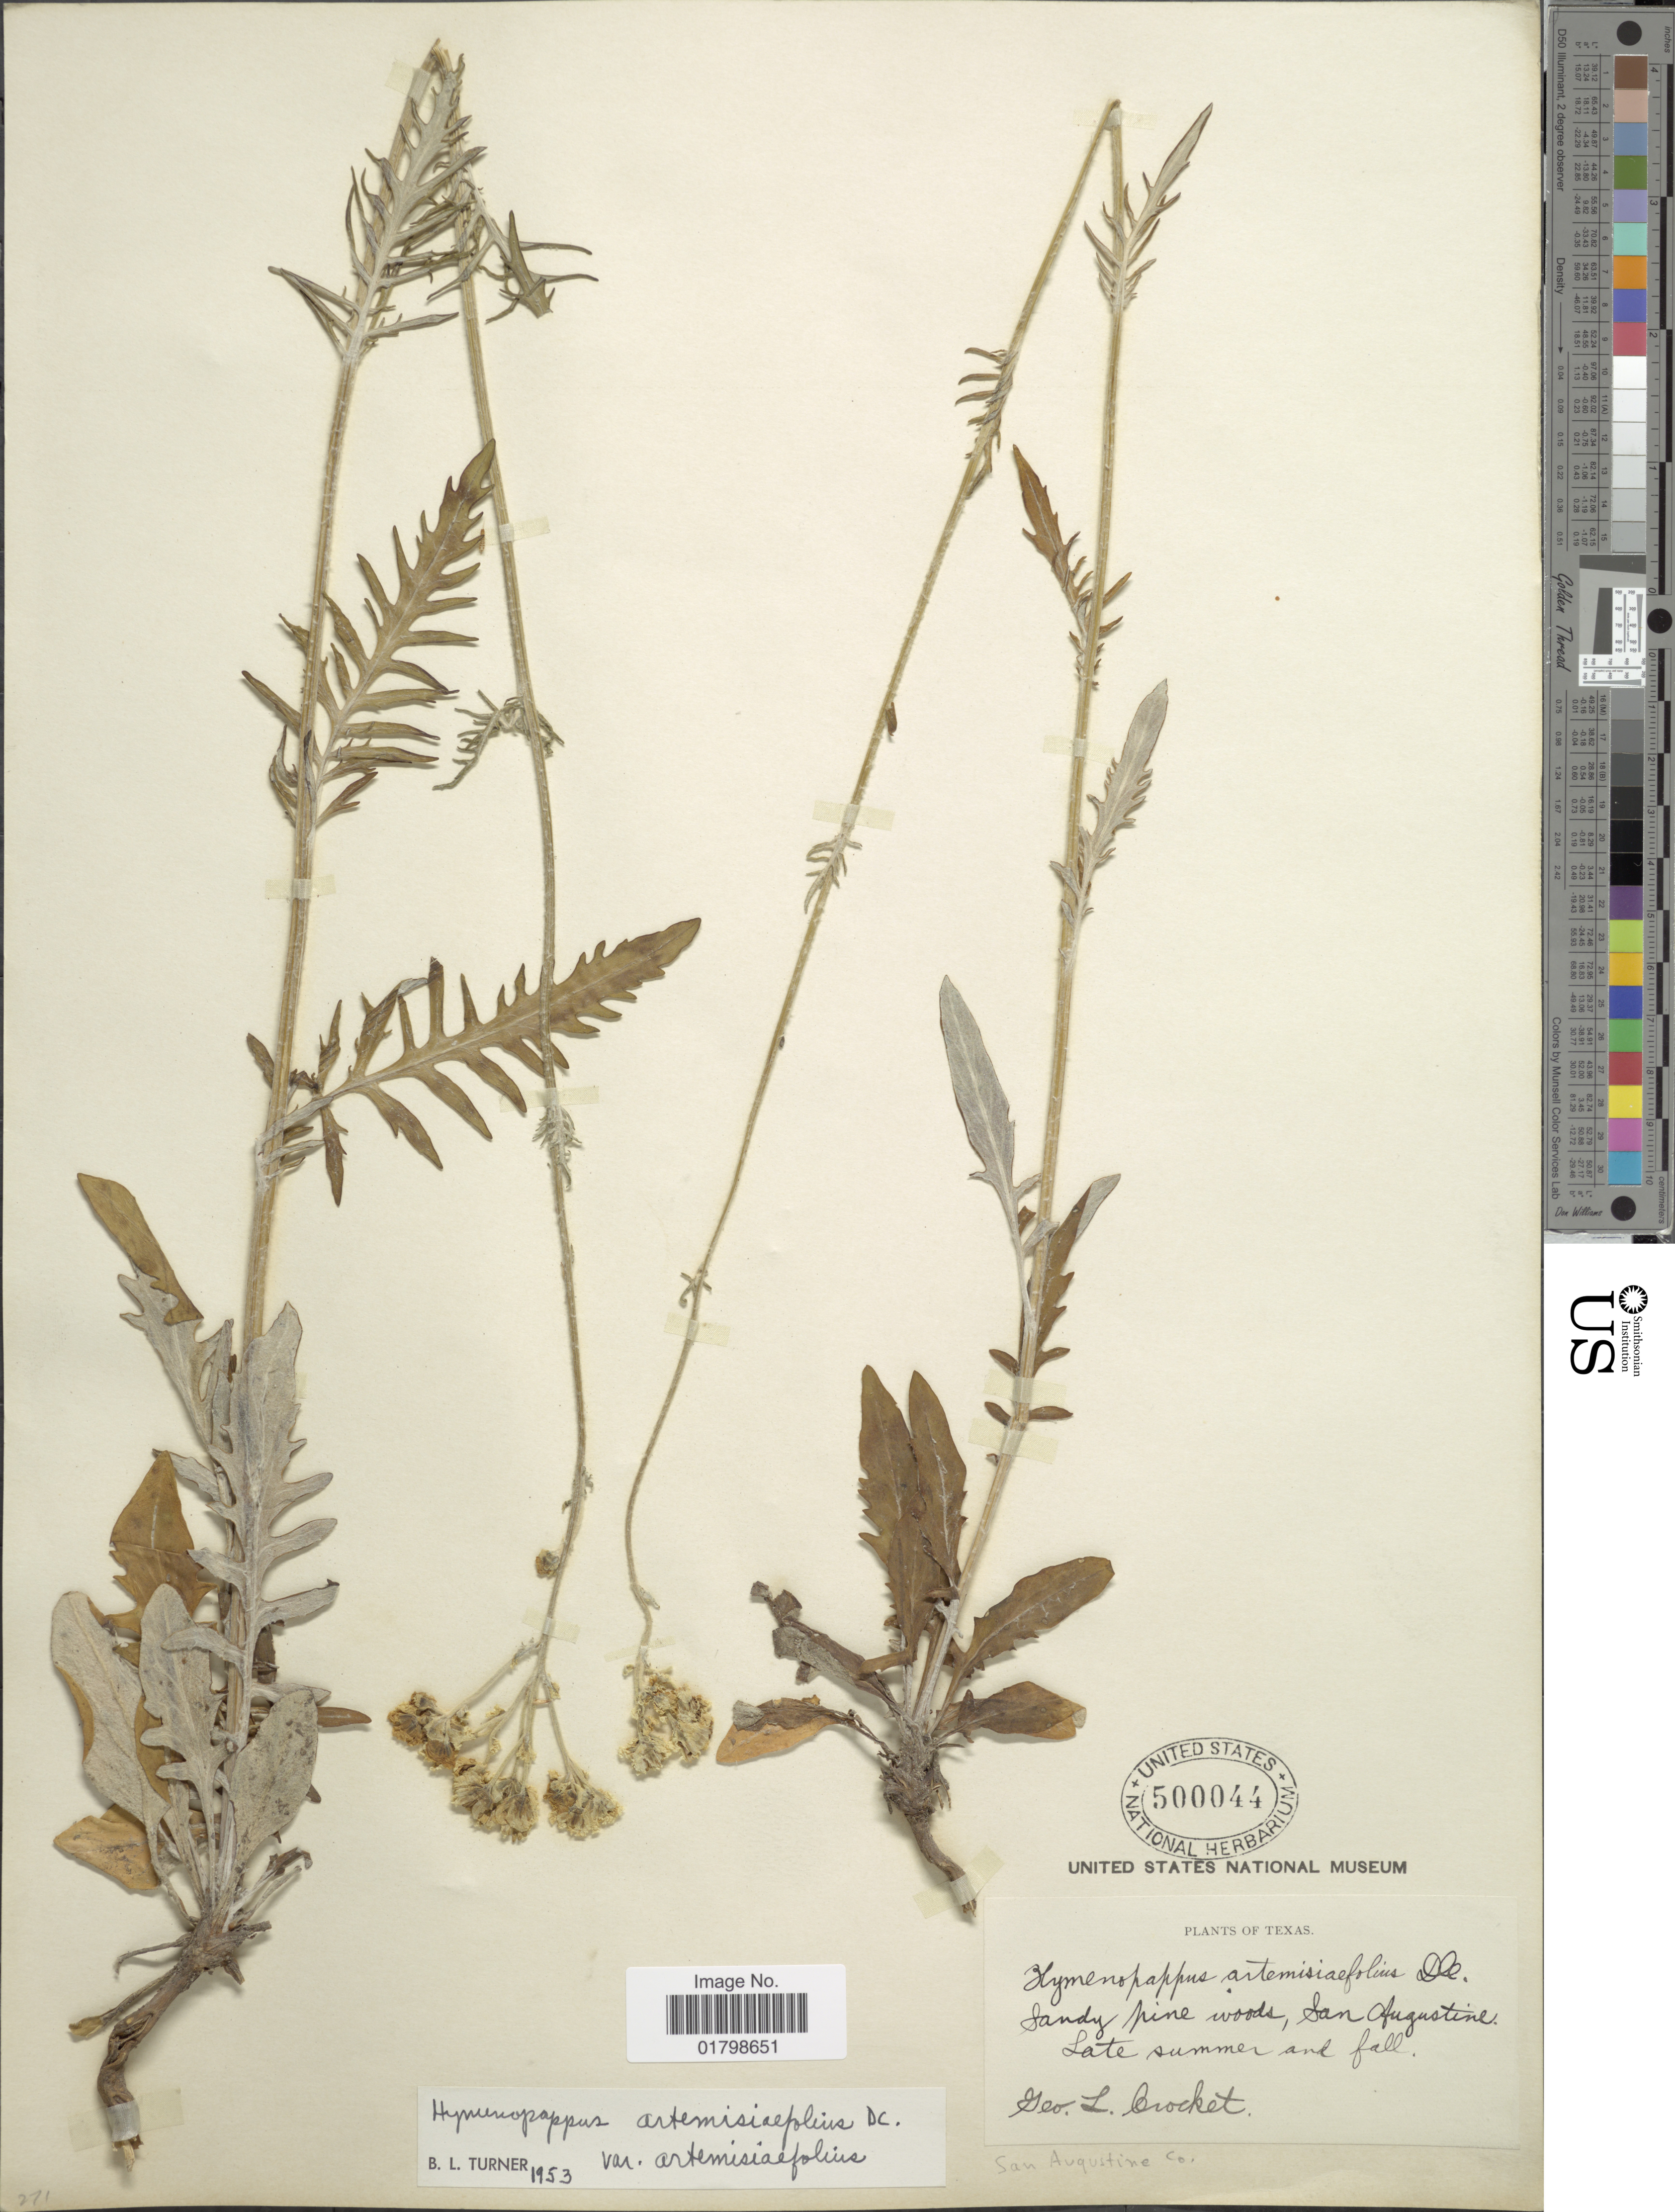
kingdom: Plantae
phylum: Tracheophyta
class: Magnoliopsida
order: Asterales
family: Asteraceae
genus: Hymenopappus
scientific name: Hymenopappus artemisiifolius var. artemisiifolius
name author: DC.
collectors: G. Crocket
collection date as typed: late summer and fall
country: United States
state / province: Texas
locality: San Augustine, San Augustine Co.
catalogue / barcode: US 500044